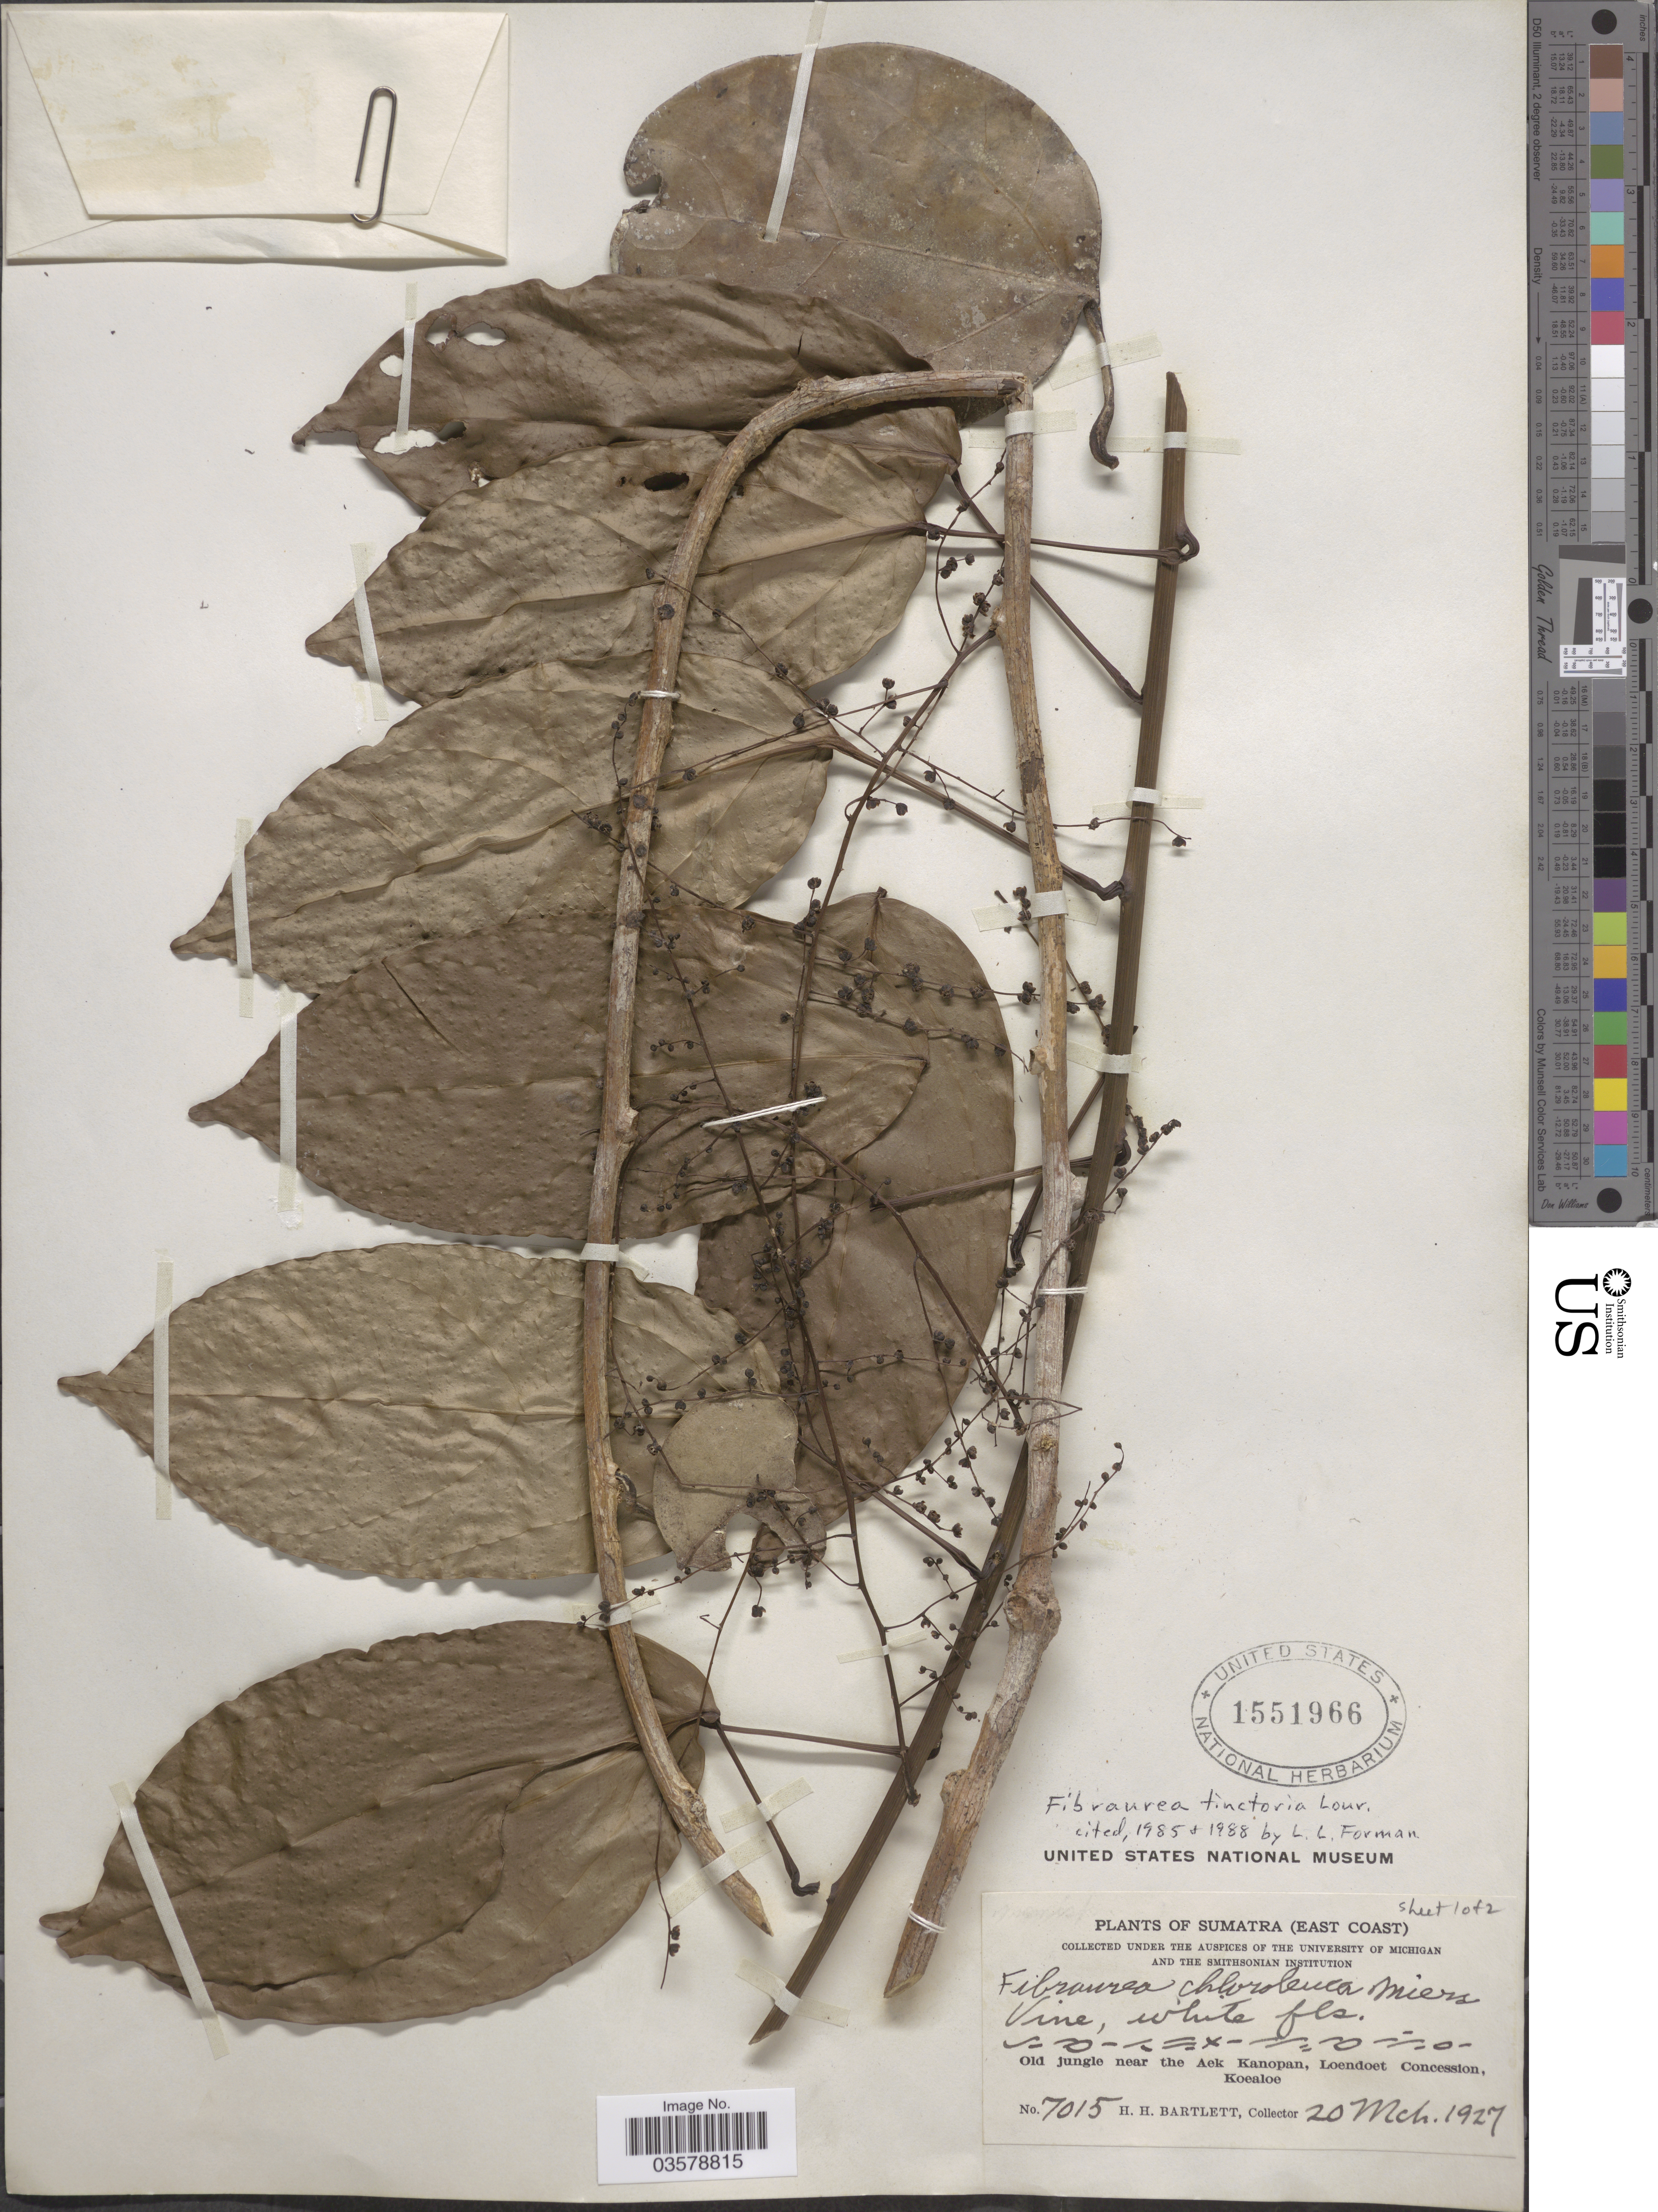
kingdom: Plantae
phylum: Tracheophyta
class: Magnoliopsida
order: Ranunculales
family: Menispermaceae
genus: Fibraurea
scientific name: Fibraurea tinctoria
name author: Lour.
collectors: H. H. Bartlett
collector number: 7015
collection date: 1927-03-20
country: Indonesia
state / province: Sumatra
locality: Sumatra (East Coast). Old jungle near the Aek Kanopan, Loendoet Concession, Koealoe.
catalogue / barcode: US 1551966